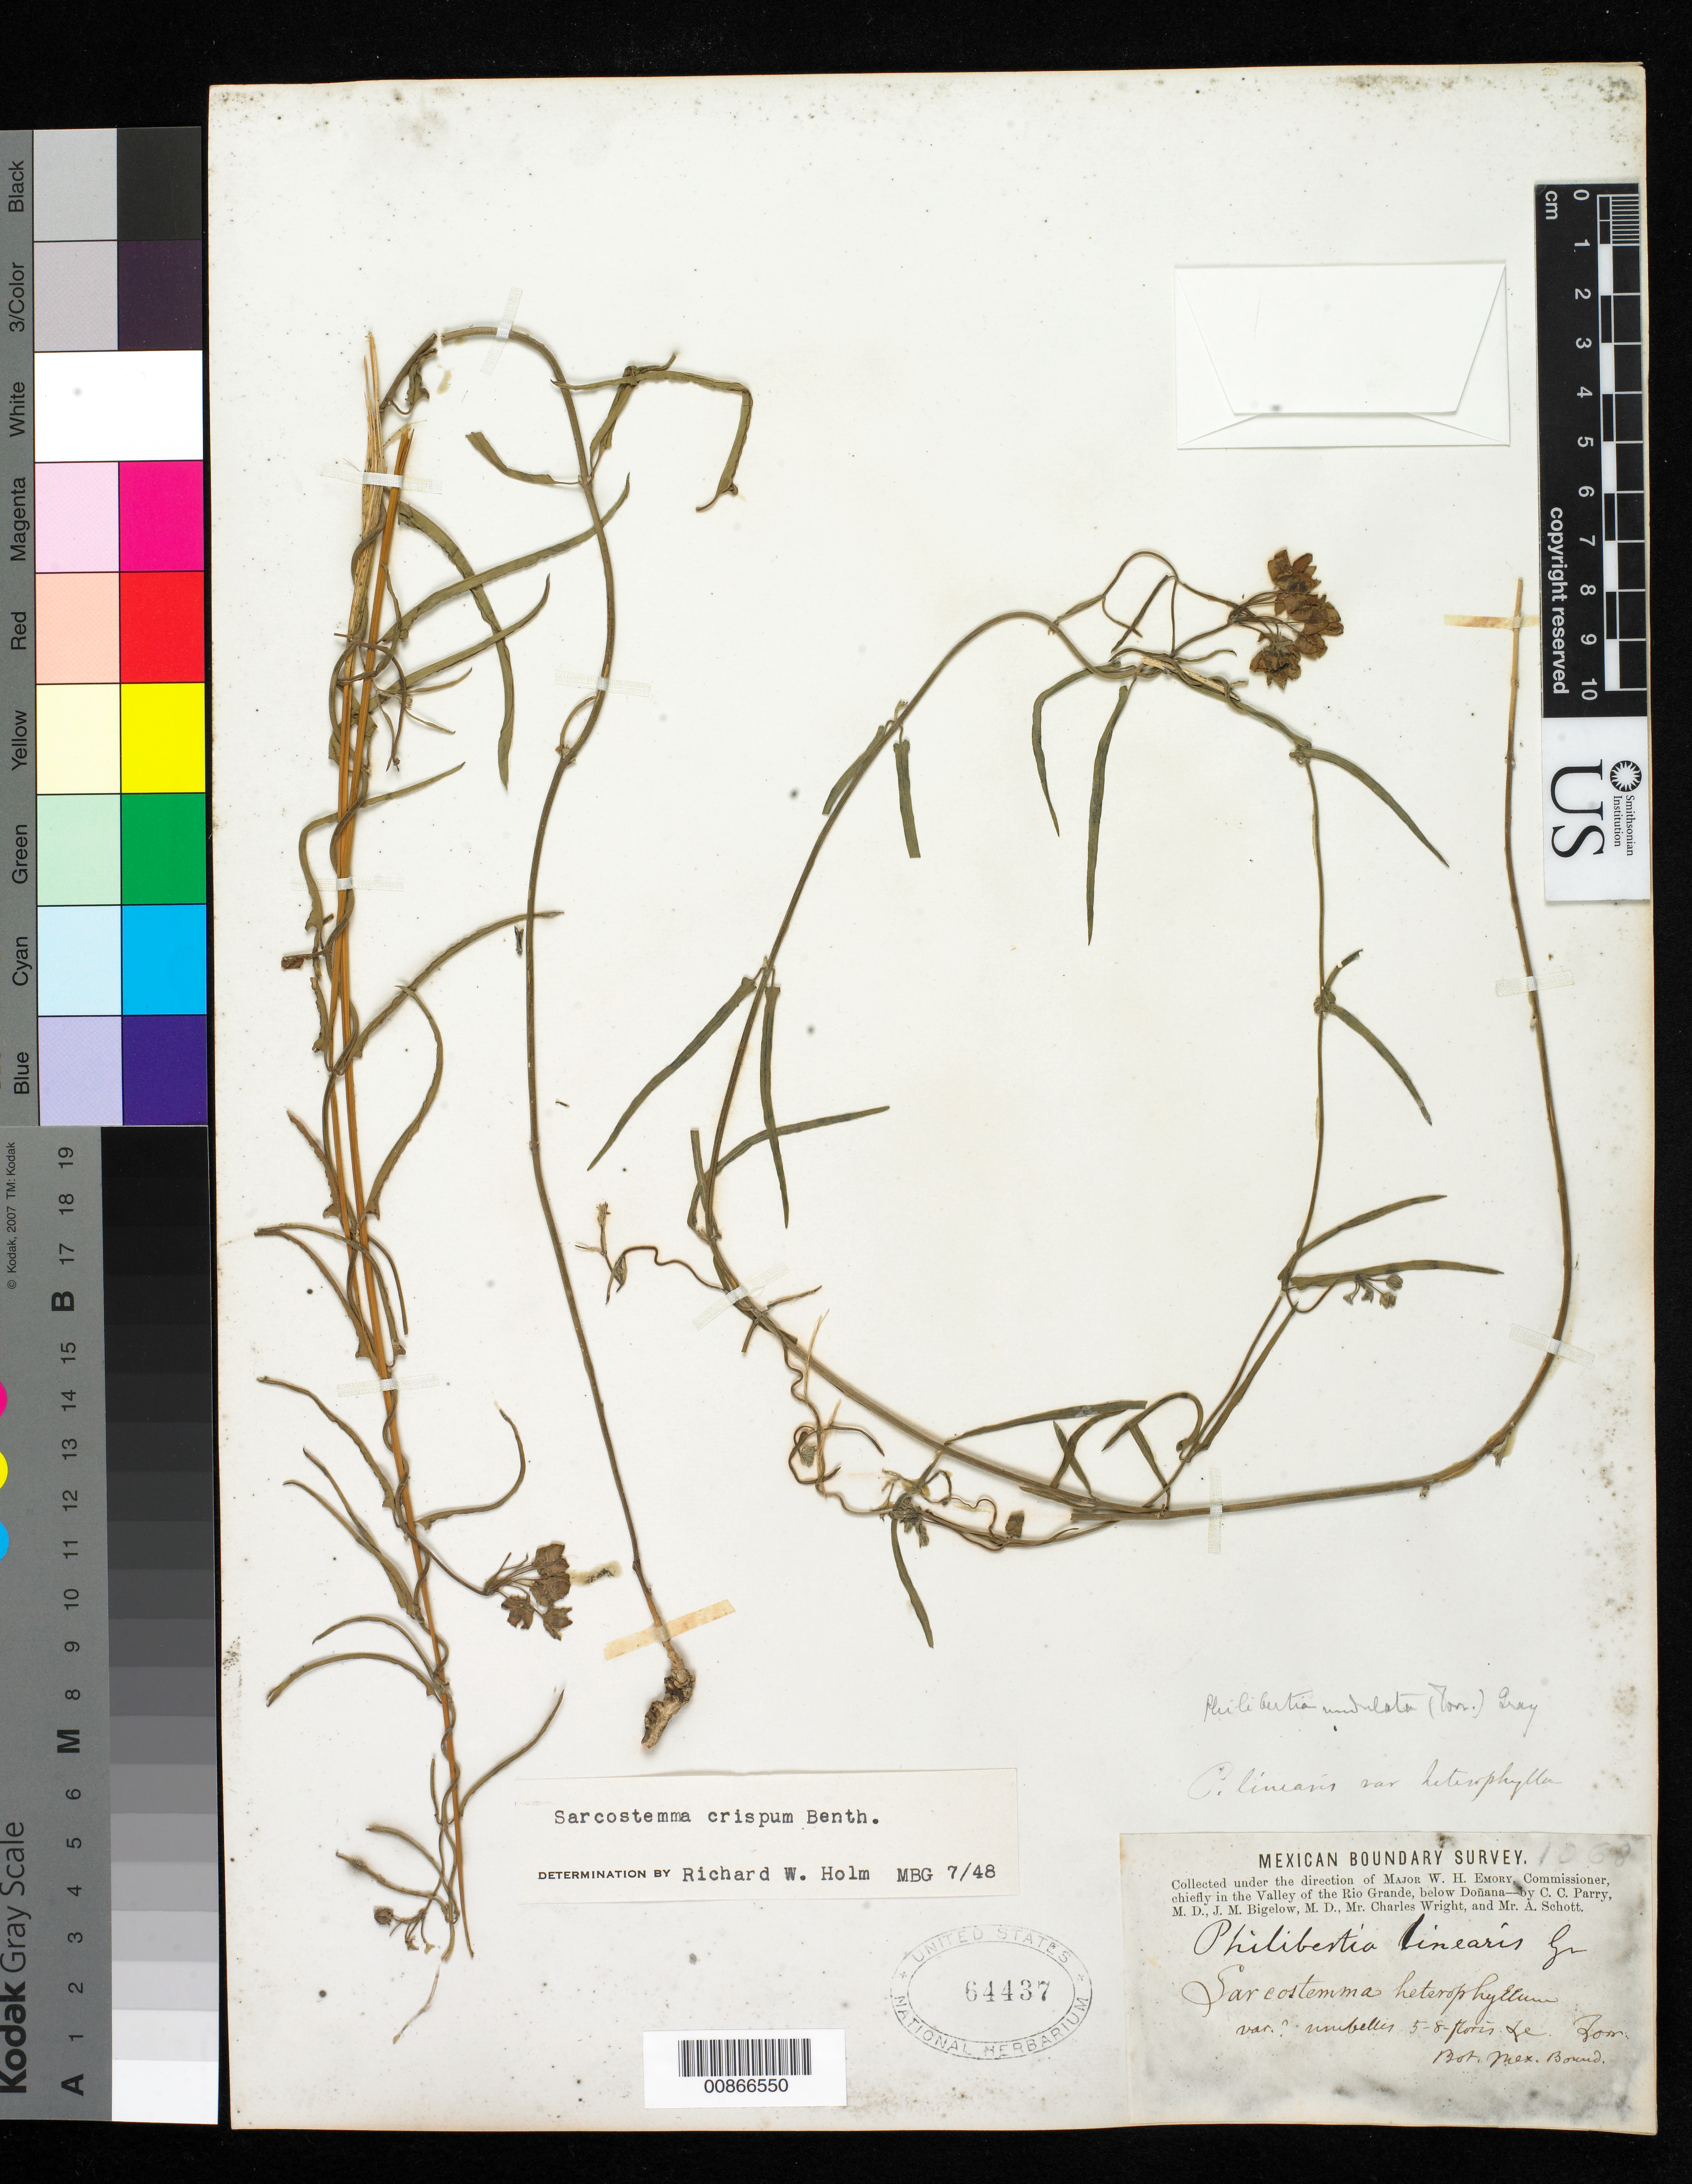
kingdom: Plantae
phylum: Tracheophyta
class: Magnoliopsida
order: Gentianales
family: Apocynaceae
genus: Sarcostemma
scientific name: Sarcostemma crispum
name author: Benth.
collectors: C. C. Parry, J. M. Bigelow, C. Wright & A. C. V. Schott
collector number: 1068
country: United States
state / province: New Mexico / Texas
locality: Valley of the Rio Grande, below Doñana.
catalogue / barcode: US 64437